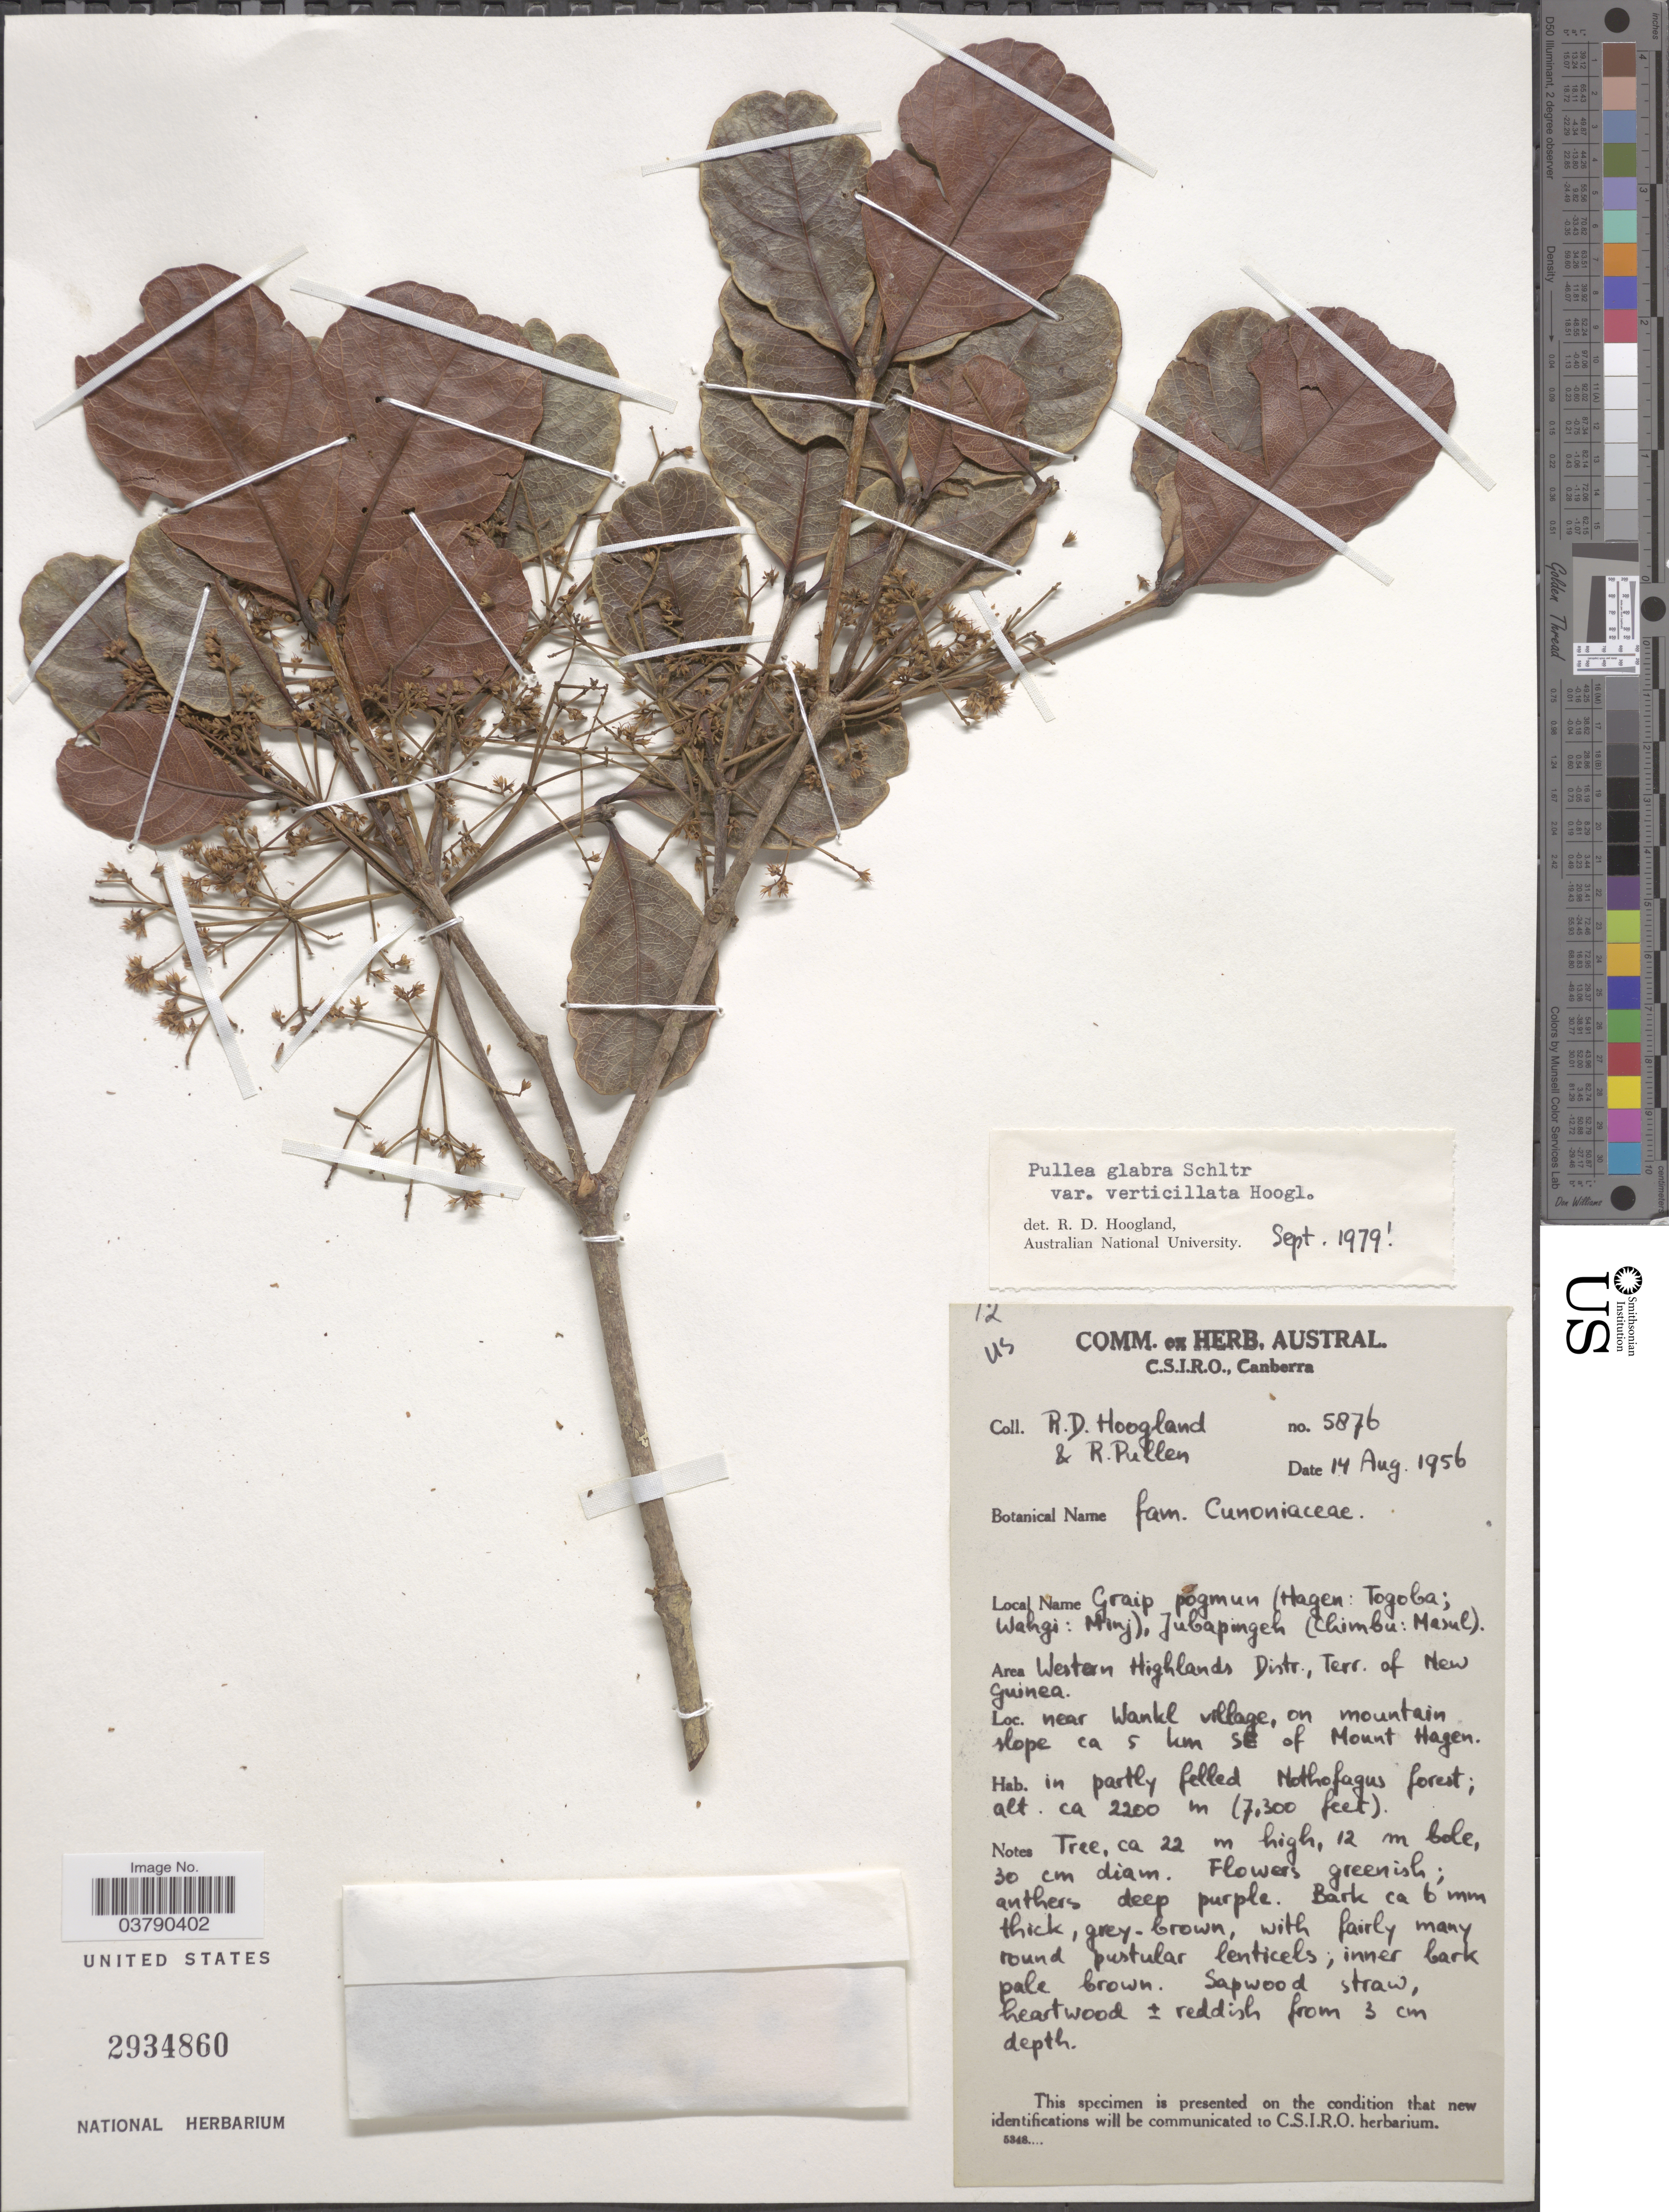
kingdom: Plantae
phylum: Tracheophyta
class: Magnoliopsida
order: Oxalidales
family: Cunoniaceae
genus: Pullea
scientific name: Pullea glabra var. verticillata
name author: Hoogland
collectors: R. D. Hoogland & R. Pullen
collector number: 5876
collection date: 1956-08-14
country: Papua New Guinea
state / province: Western Highlands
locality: Area Western Highlands Distr., Terr. of New Guinea. Near Wankl village, on mountain slope ca. 5 km SE of Mount Hagen.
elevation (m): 2200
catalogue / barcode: US 2934860